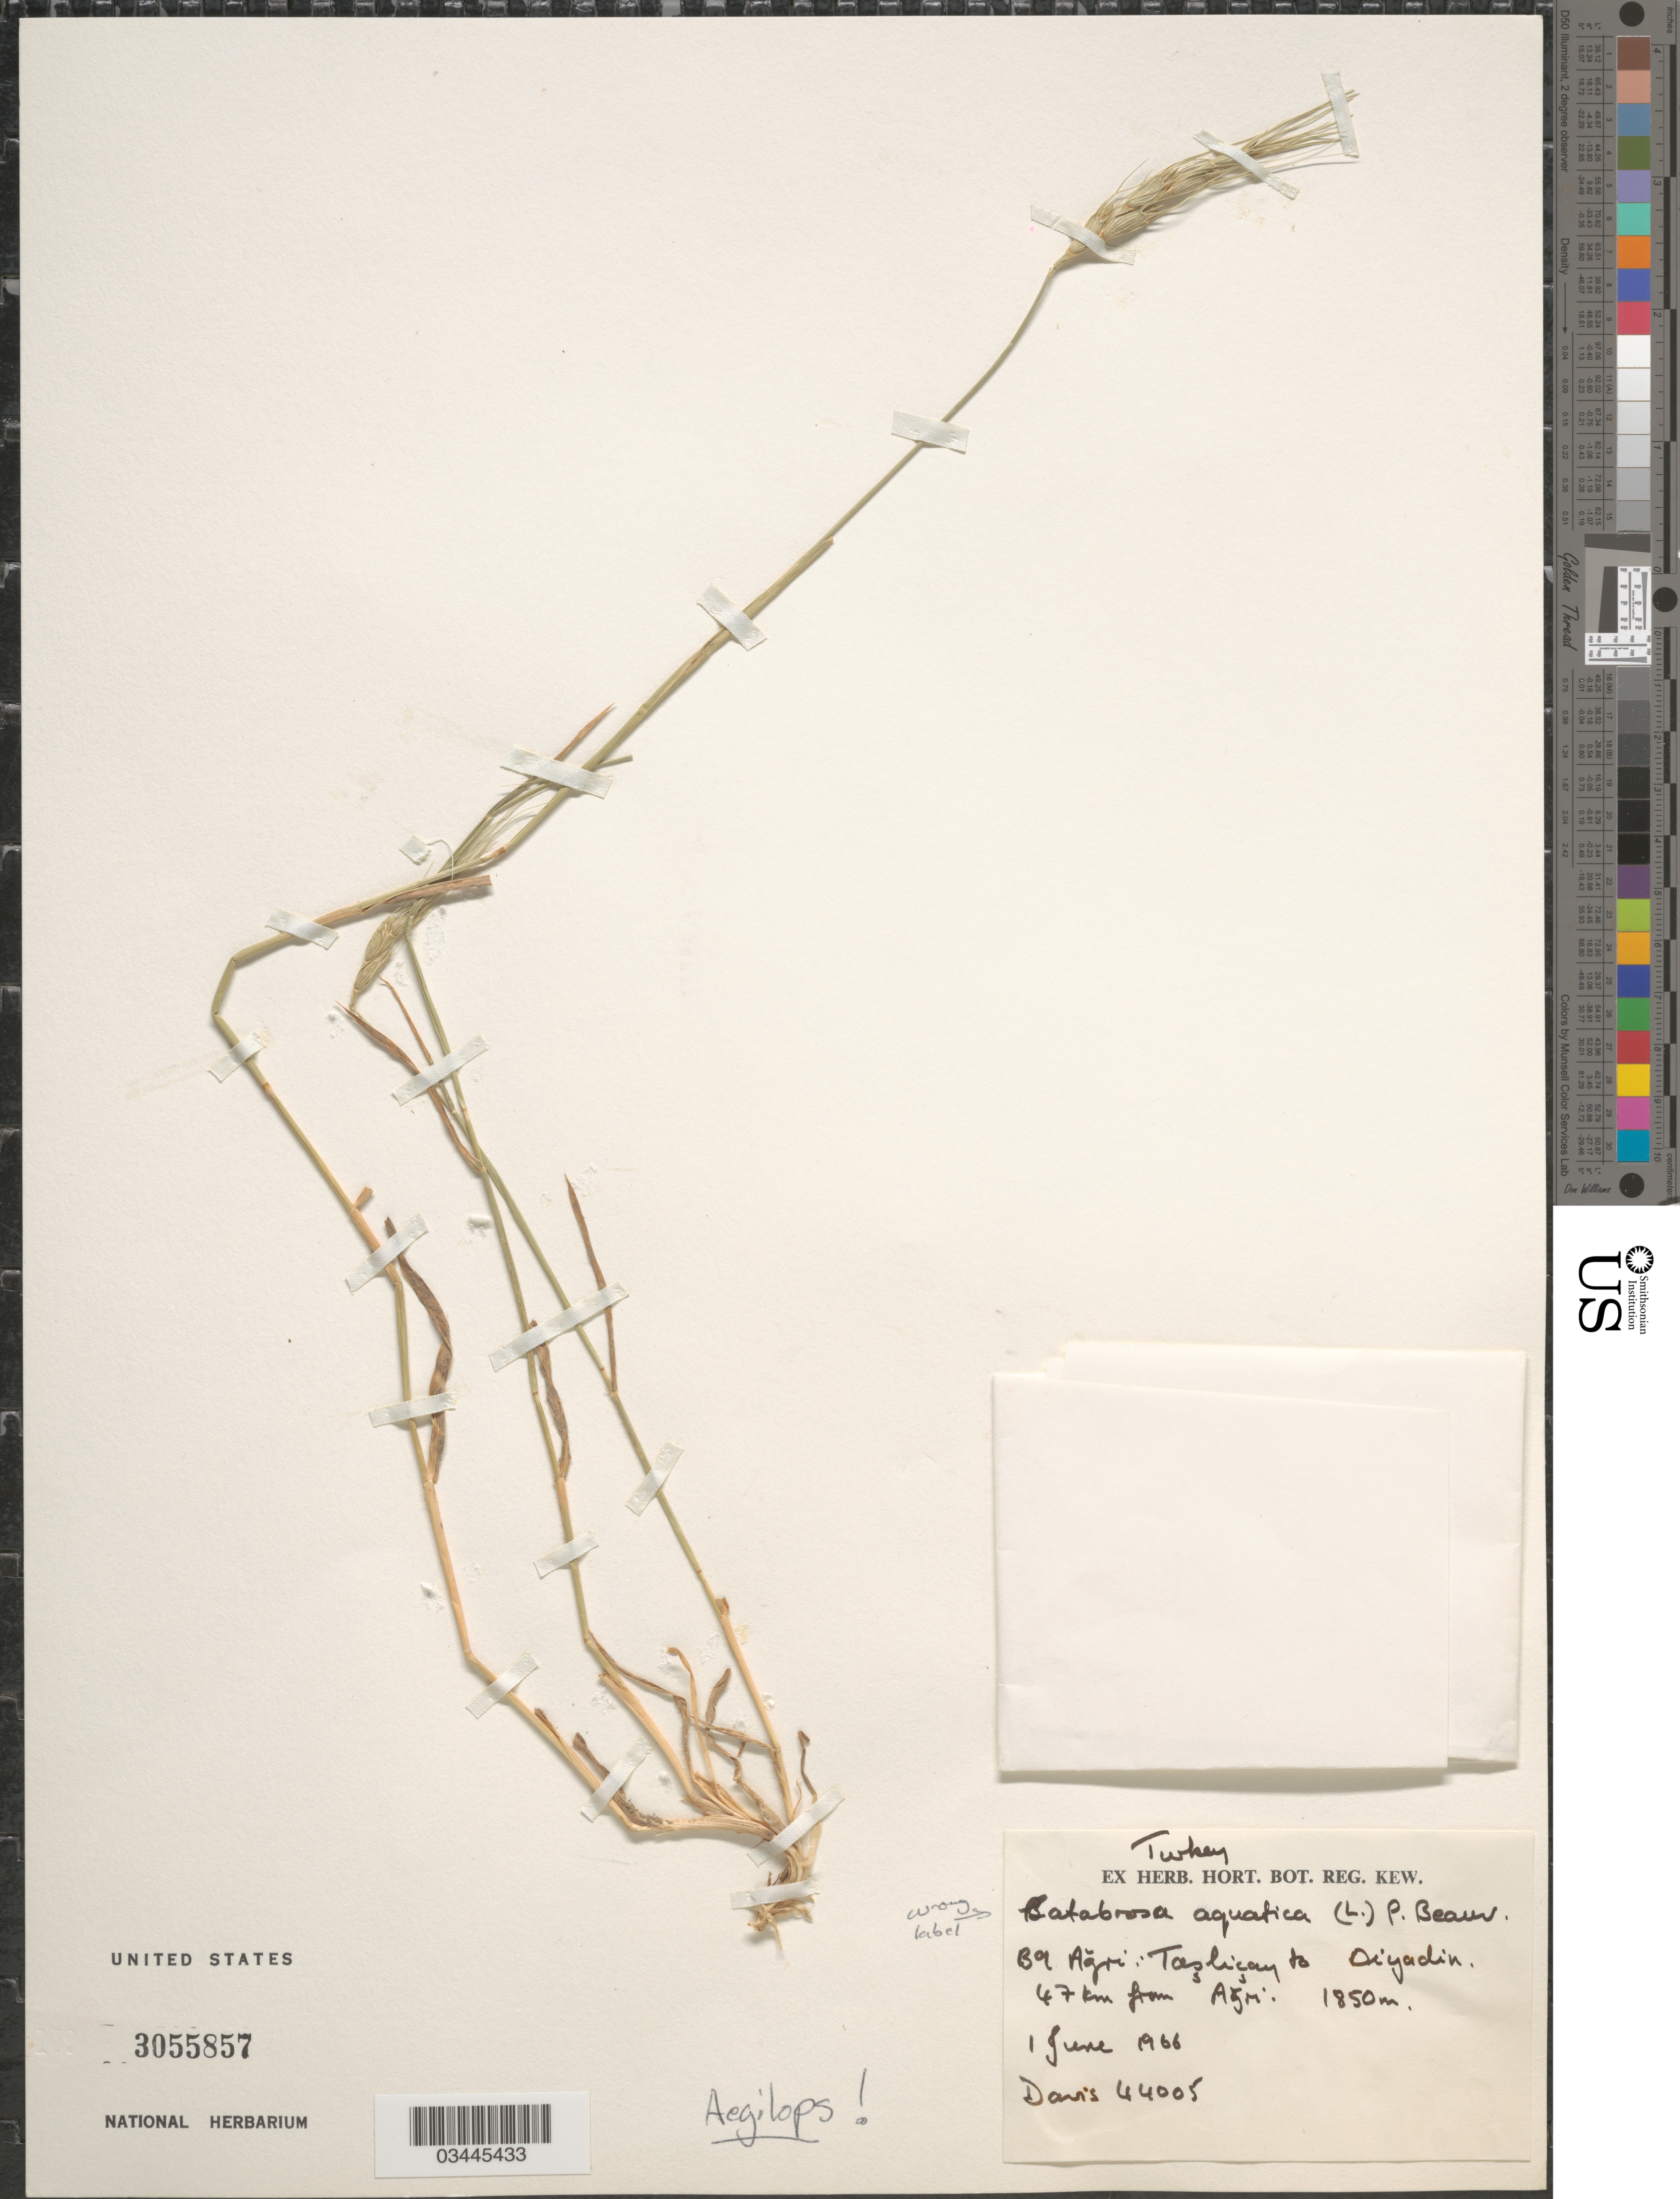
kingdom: Plantae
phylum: Tracheophyta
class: Liliopsida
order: Poales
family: Poaceae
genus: Aegilops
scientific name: Aegilops sp.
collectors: -. Davis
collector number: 44005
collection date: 1966-06-01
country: Turkey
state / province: Agri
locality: B9: Taşliçay to Diyadin. 47 km from Ağri.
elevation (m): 1850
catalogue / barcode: US 3055857